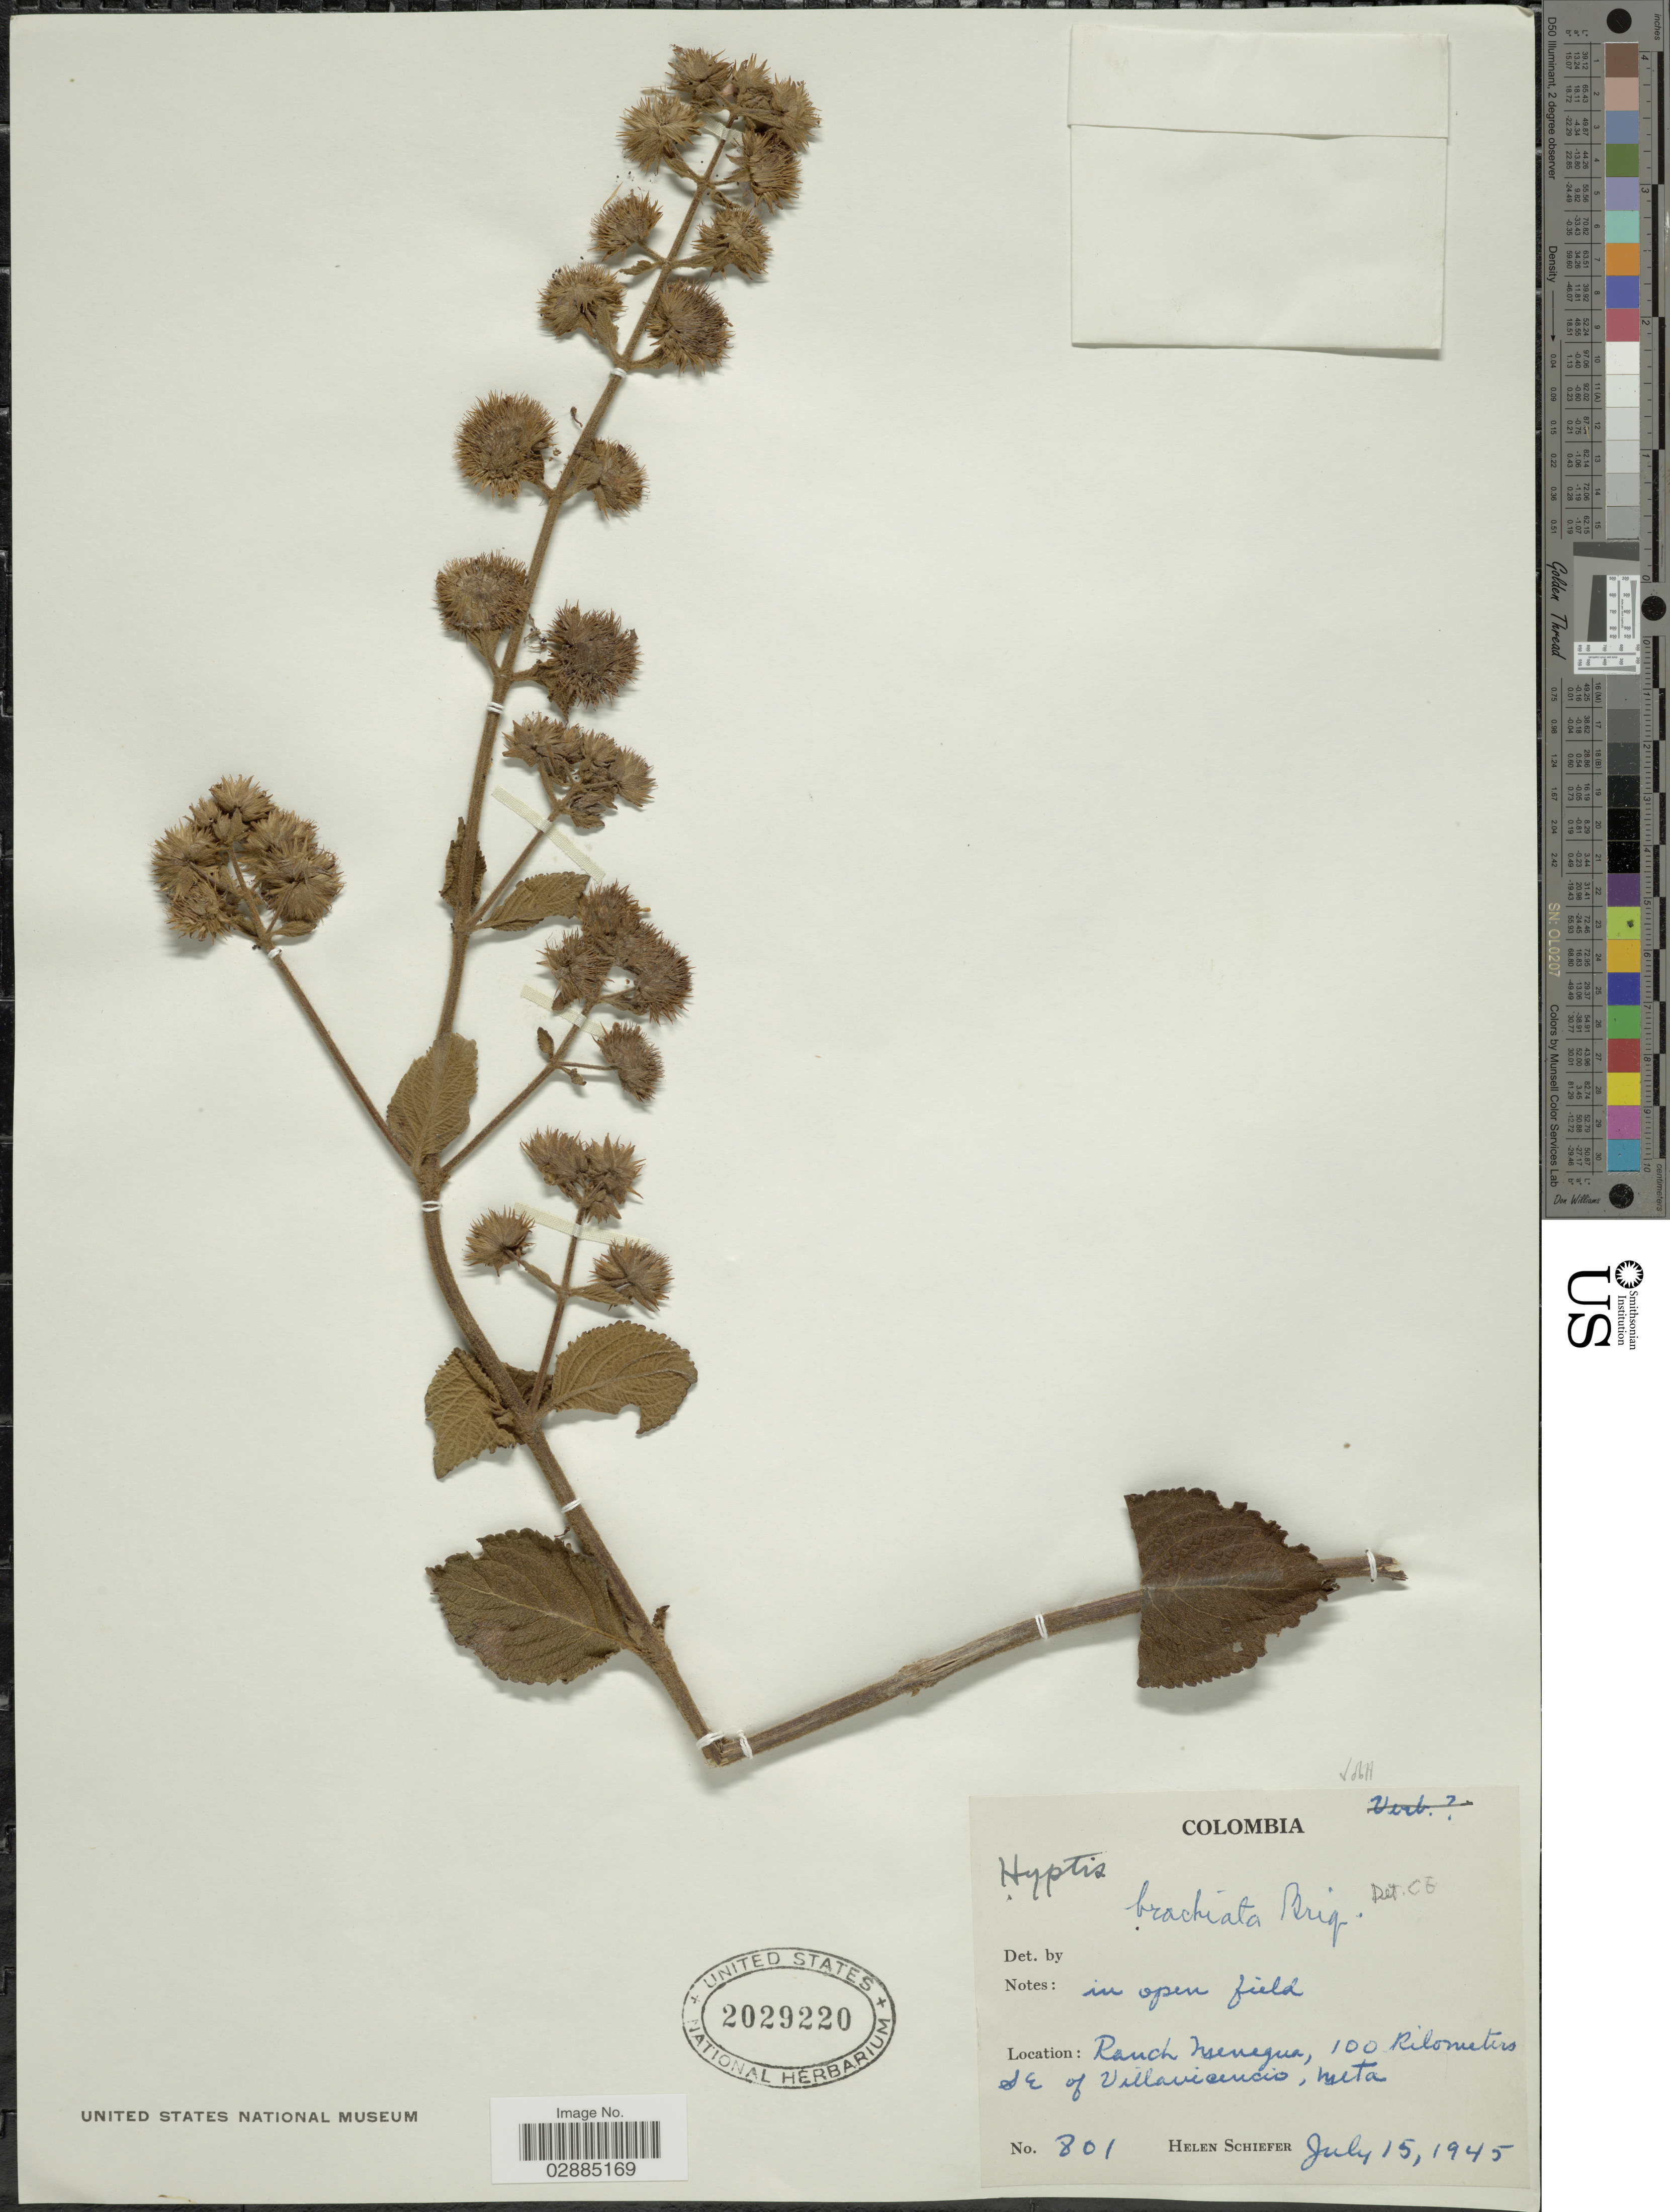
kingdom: Plantae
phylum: Tracheophyta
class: Magnoliopsida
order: Lamiales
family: Lamiaceae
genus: Hyptis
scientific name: Hyptis brachiata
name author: Briq.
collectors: H. Schiefer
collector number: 801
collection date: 1945-07-15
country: Colombia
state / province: Meta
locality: Ranch Menegua, 100 kilometers SE of Villavicencio.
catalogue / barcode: US 2029220